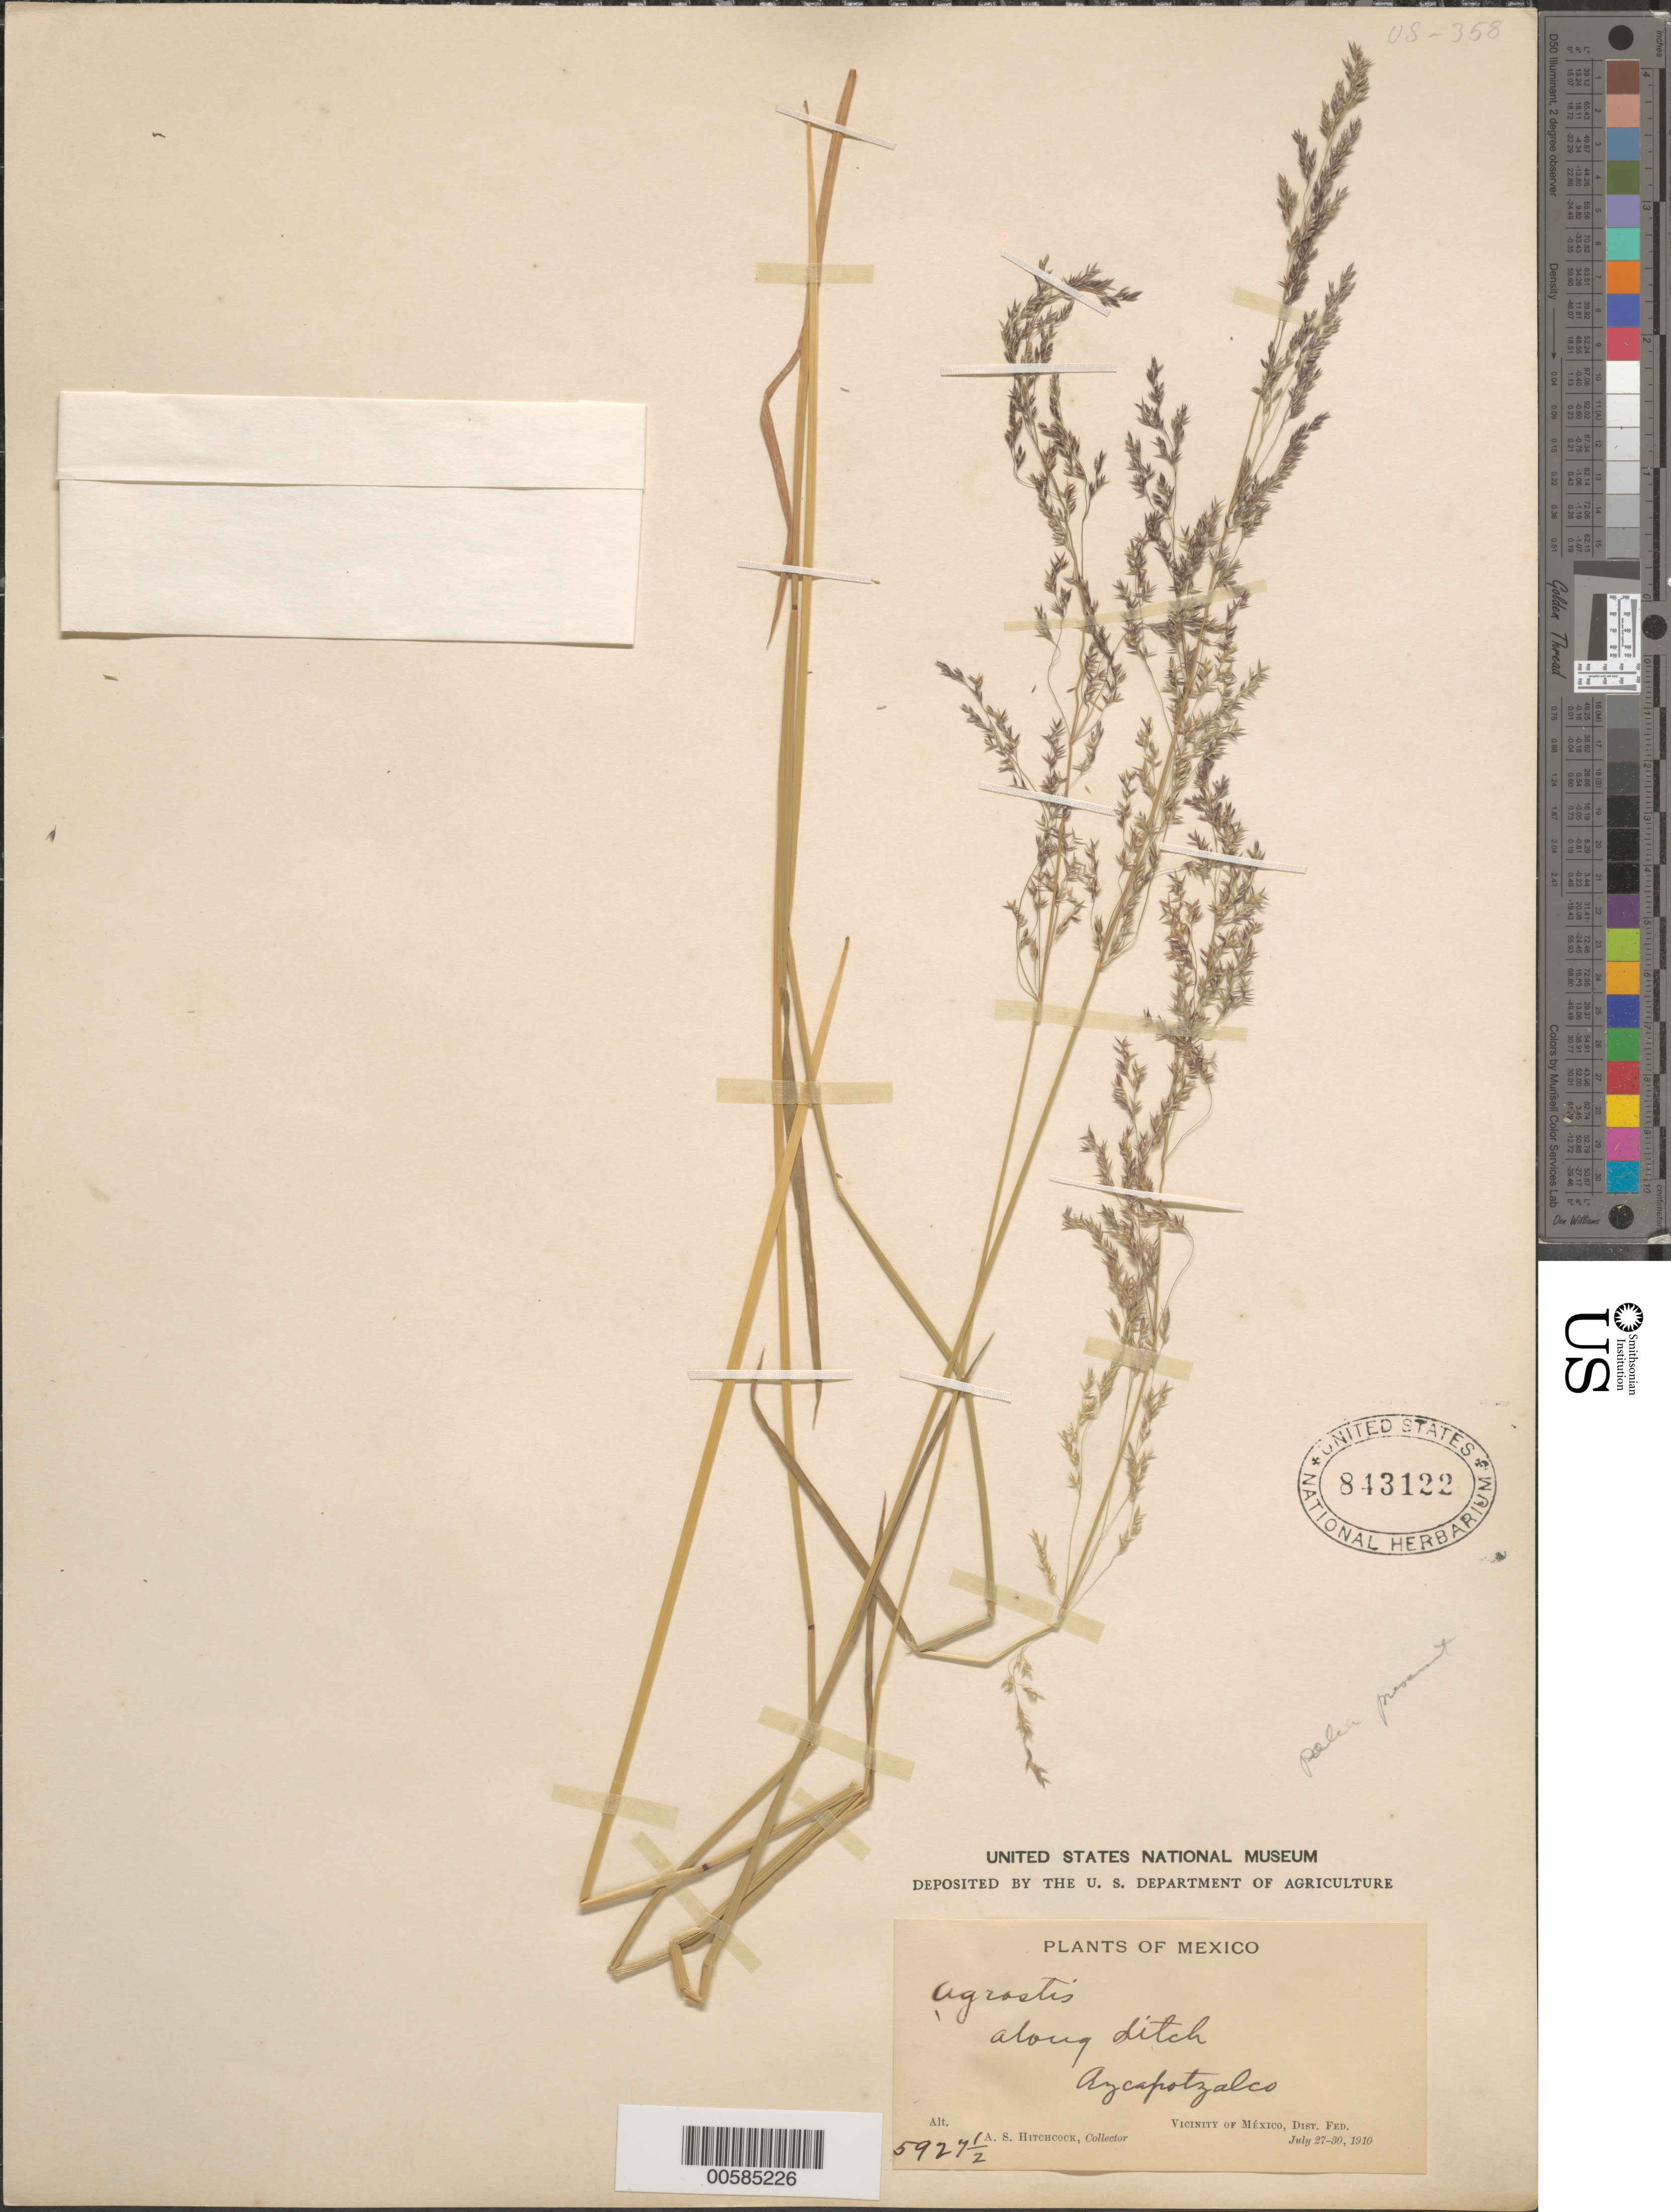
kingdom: Plantae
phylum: Tracheophyta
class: Liliopsida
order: Poales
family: Poaceae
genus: Agrostis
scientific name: Agrostis sp.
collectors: A. S. Hitchcock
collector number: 5927.5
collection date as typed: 27 Jul 1910 to 30 Jul 1910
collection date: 1910-07-27/1910-07-30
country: Mexico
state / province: Distrito Federal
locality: Vicinity of MTxico, Azcapotzalco.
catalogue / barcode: US 843122